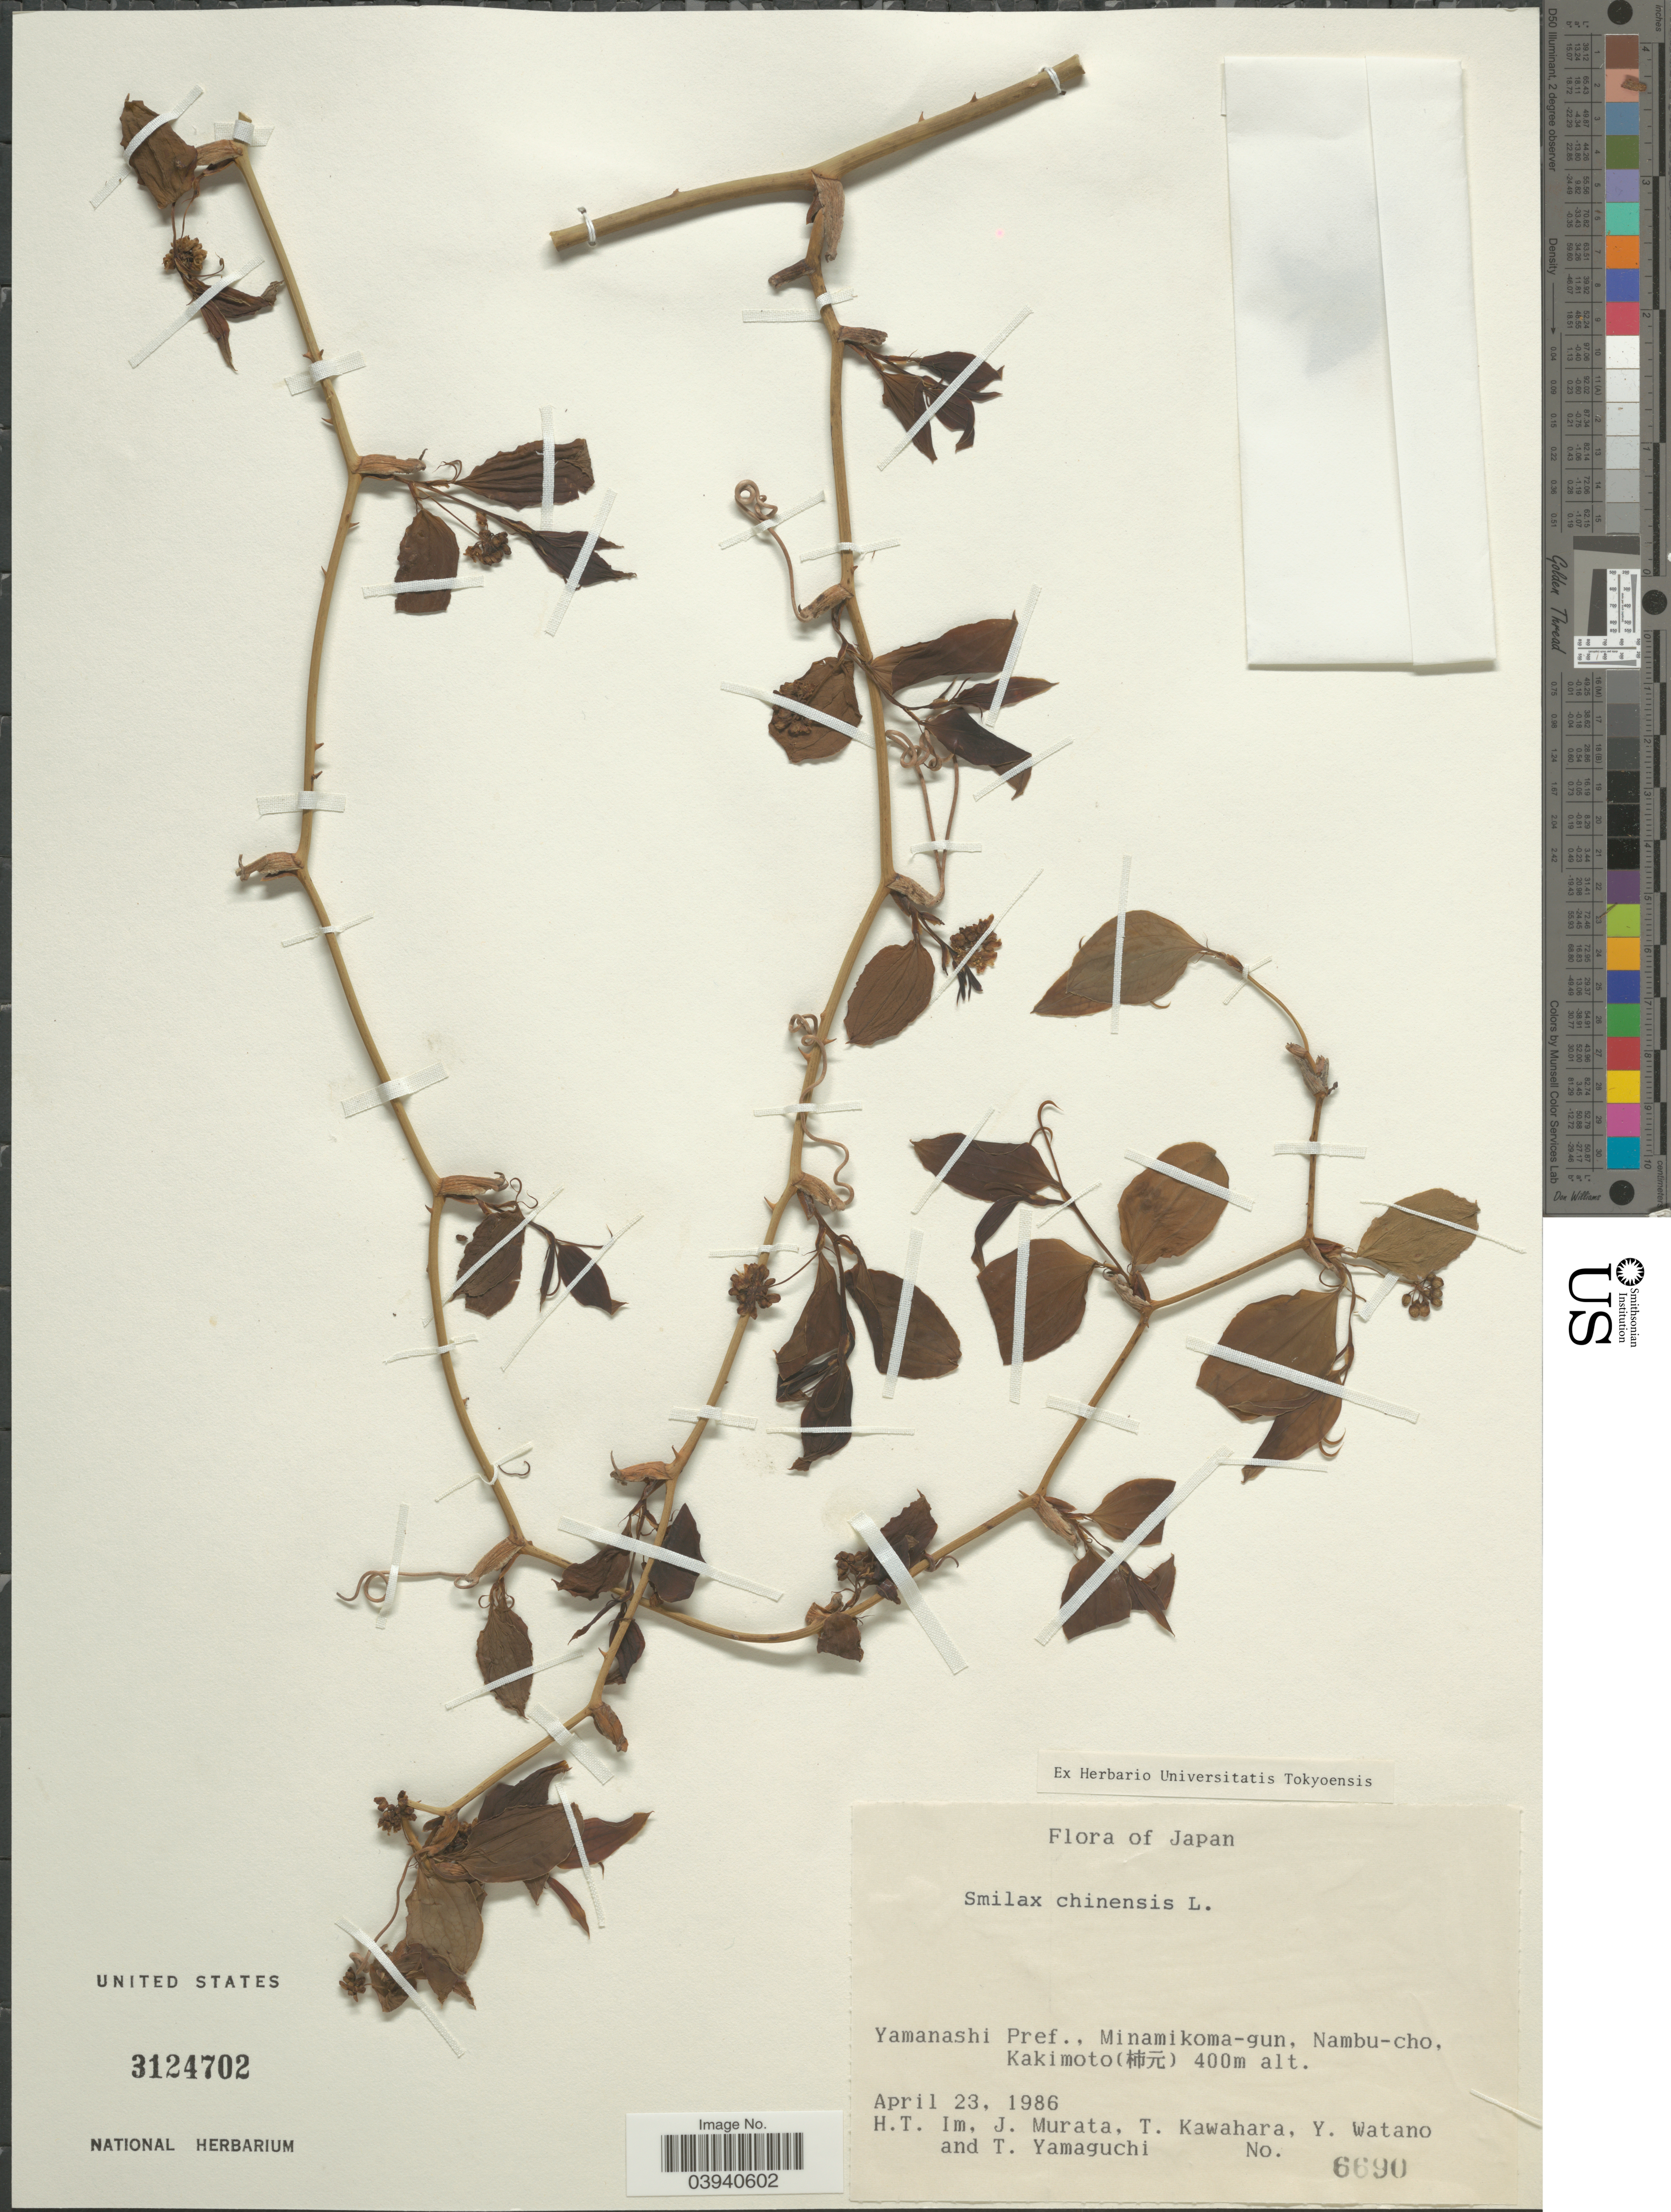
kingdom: Plantae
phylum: Tracheophyta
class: Liliopsida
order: Liliales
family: Smilacaceae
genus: Smilax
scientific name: Smilax china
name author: L.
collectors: H. Im, J. Murata, T. Kawahara, Y. Watano & T. Yamaguchi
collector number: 6690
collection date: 1986-04-23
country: Japan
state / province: Yamanasi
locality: Yamanashi Pref., Minamikoma-gun, Nambu-cho, Kakimoto (X).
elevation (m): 400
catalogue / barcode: US 3124702